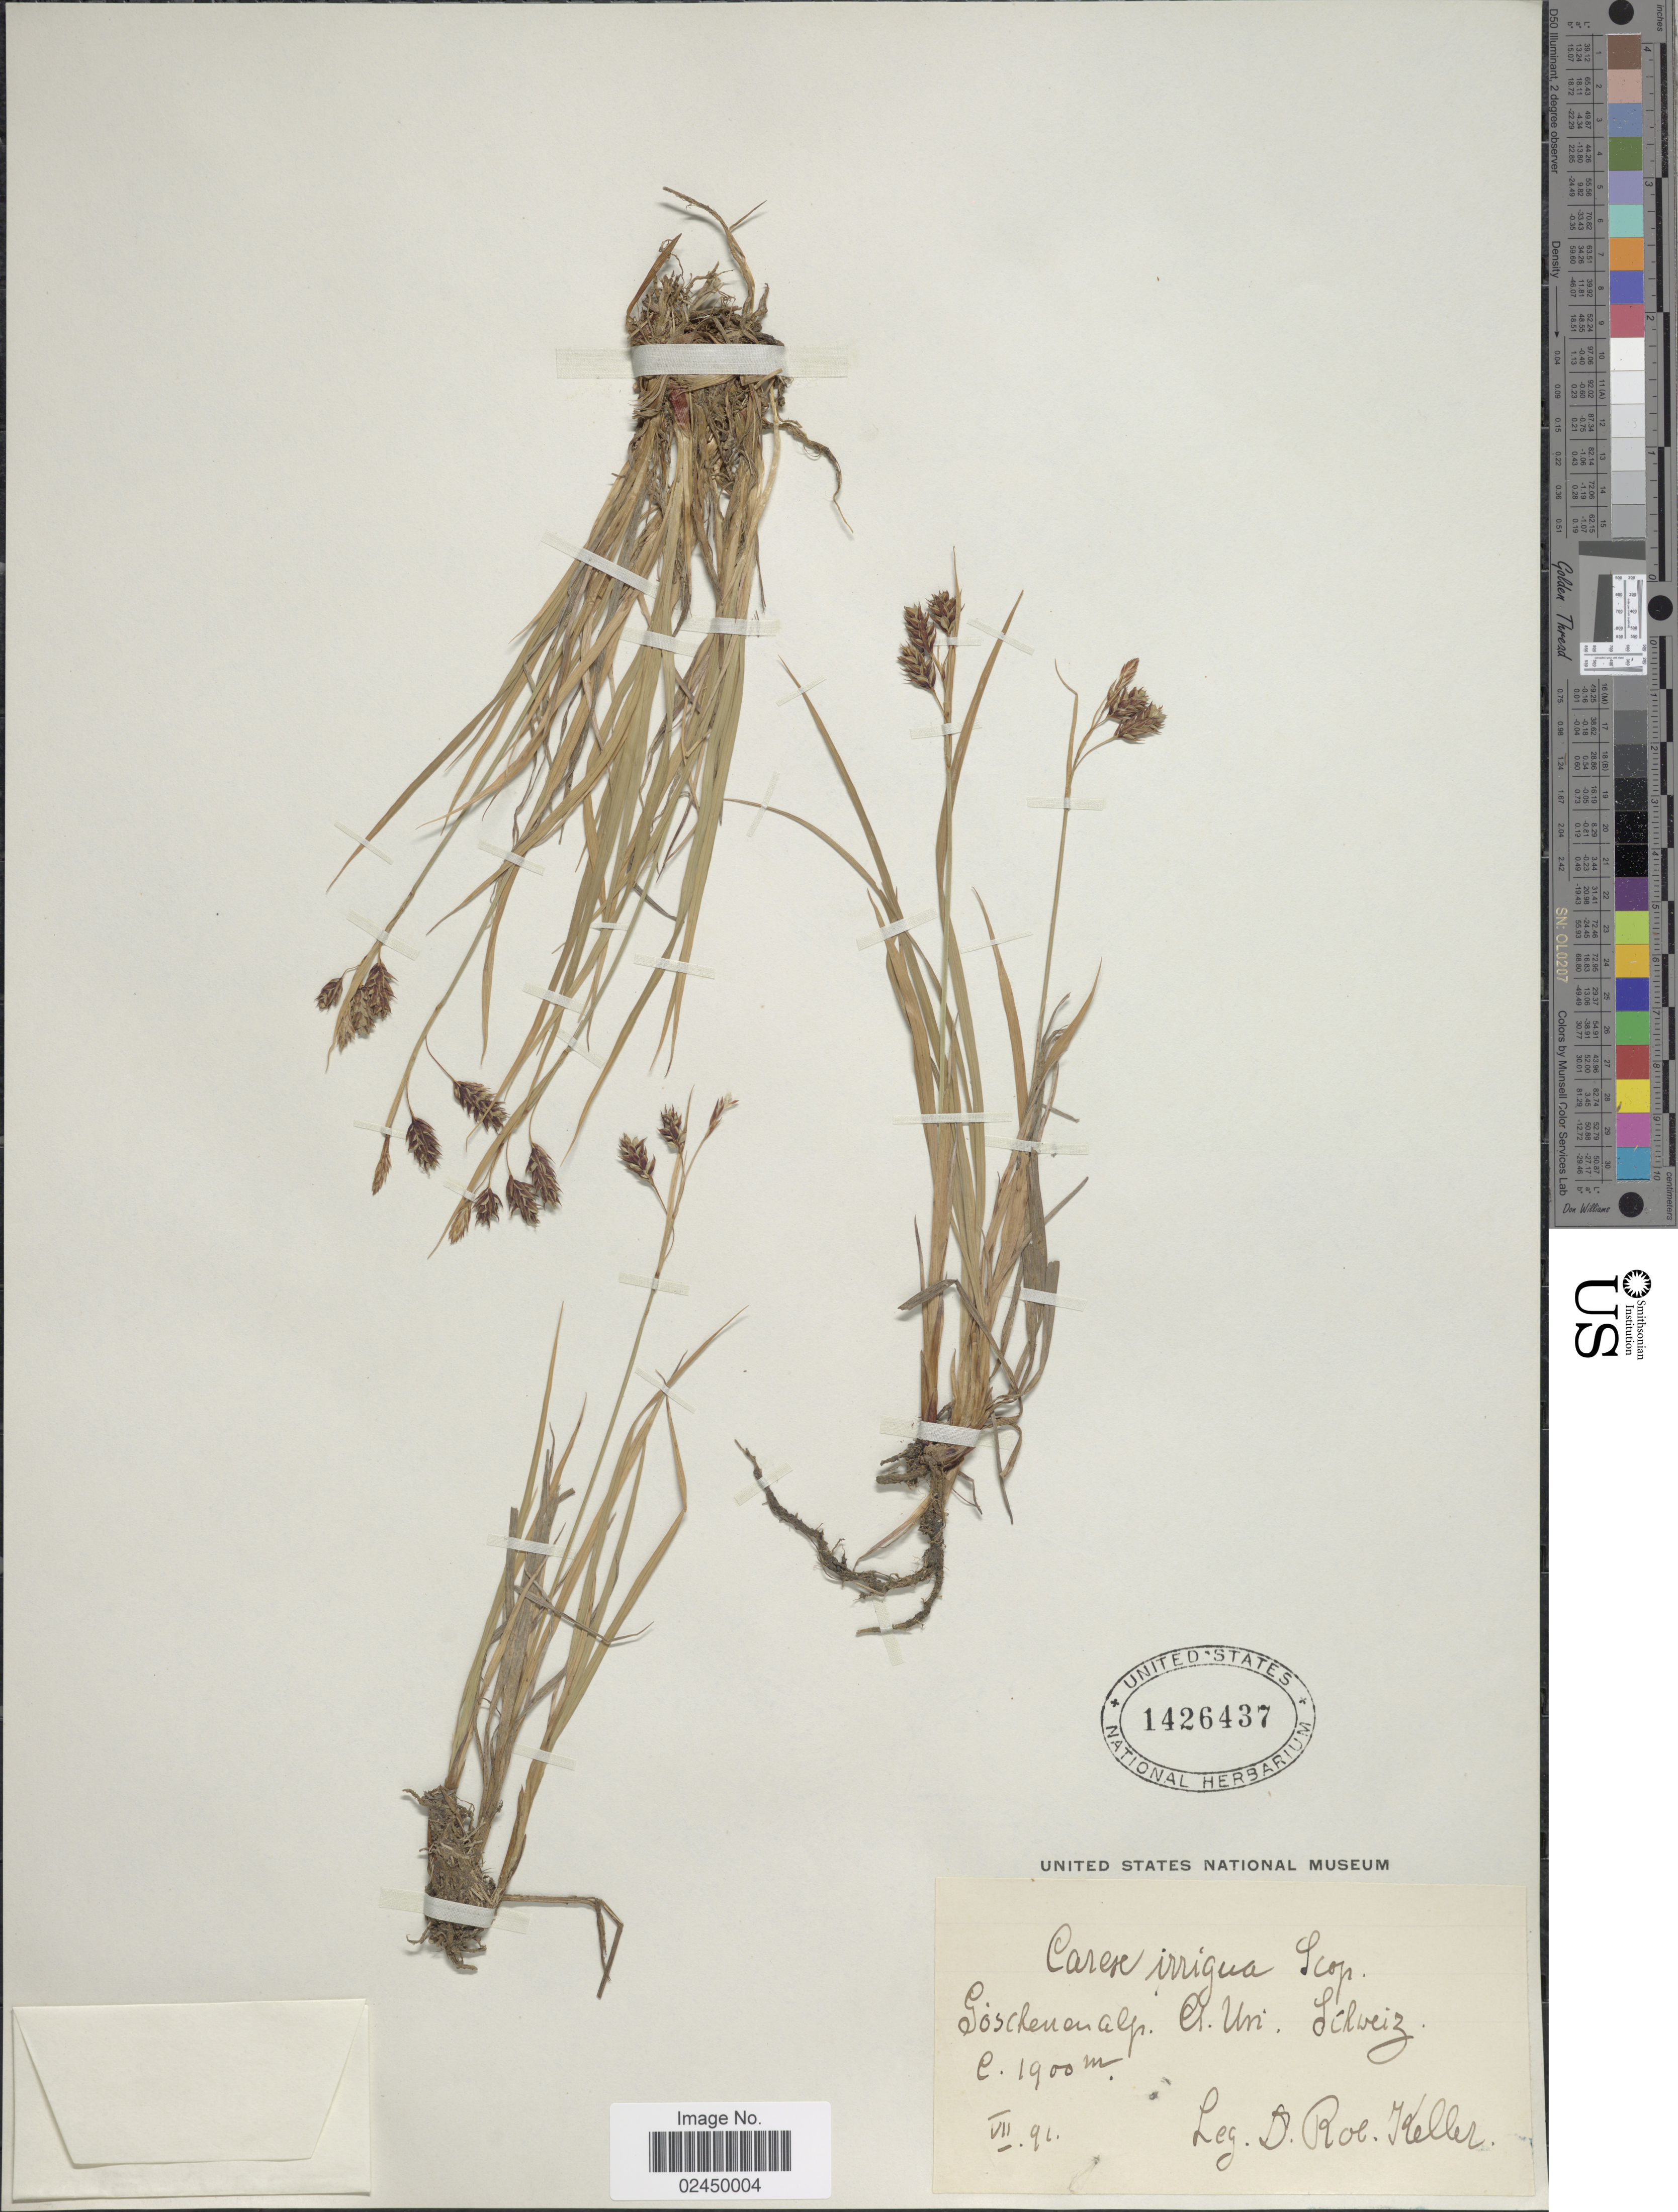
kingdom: Plantae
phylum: Tracheophyta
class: Liliopsida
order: Poales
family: Cyperaceae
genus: Carex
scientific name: Carex irrigua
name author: (Wahlenb.) Sm. ex Hoppe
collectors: D. Keller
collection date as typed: Transcribed d/m/y: /7/91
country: Switzerland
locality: Goschenen alp. A. Un: Schweiz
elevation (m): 1900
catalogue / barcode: US 1426437